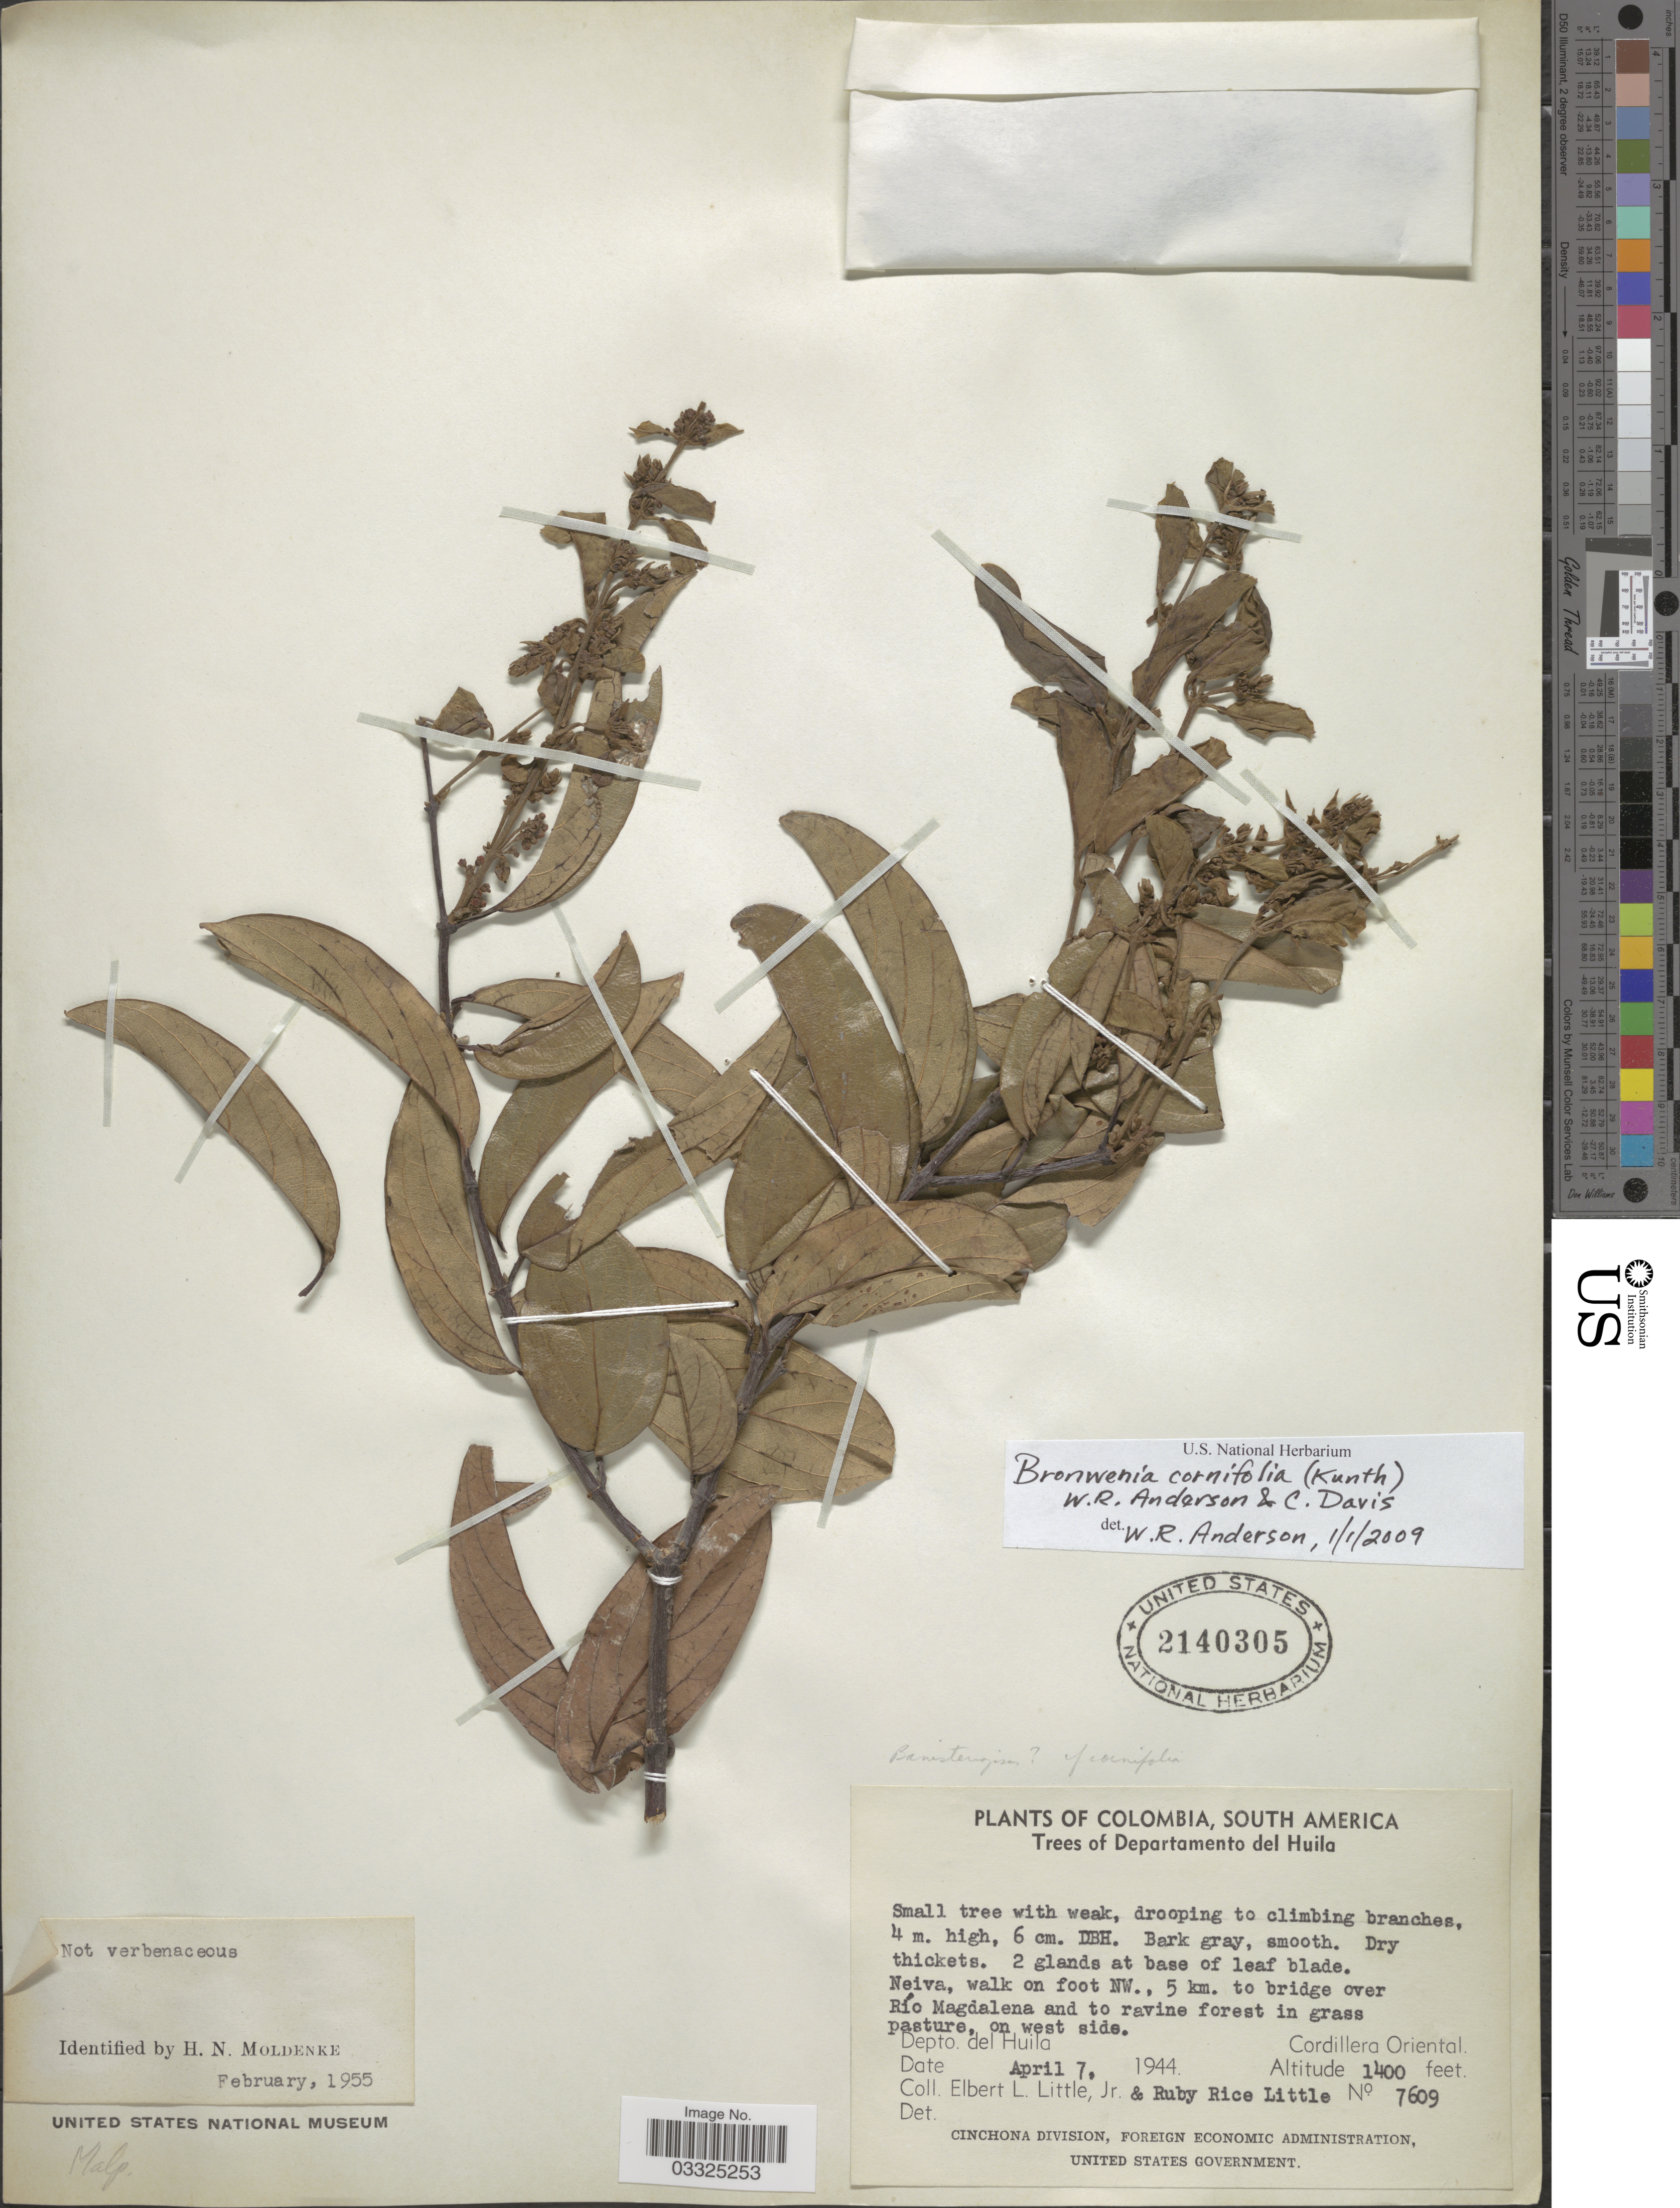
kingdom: Plantae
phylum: Tracheophyta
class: Magnoliopsida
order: Malpighiales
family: Malpighiaceae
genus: Bronwenia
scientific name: Bronwenia cornifolia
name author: (Kunth) W.R. Anderson & C. Davis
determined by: Anderson, W. R.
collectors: E. L. Little & R. R. Little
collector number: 7609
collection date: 1944-04-07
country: Colombia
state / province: Huila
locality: Departamento del Huila. Neiva, walk on foot NW., 5 km. to bridge over Río Magdalena and to ravine forest in grass pasture, on west side. Cordillera Oriental.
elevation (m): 427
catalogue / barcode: US 2140305